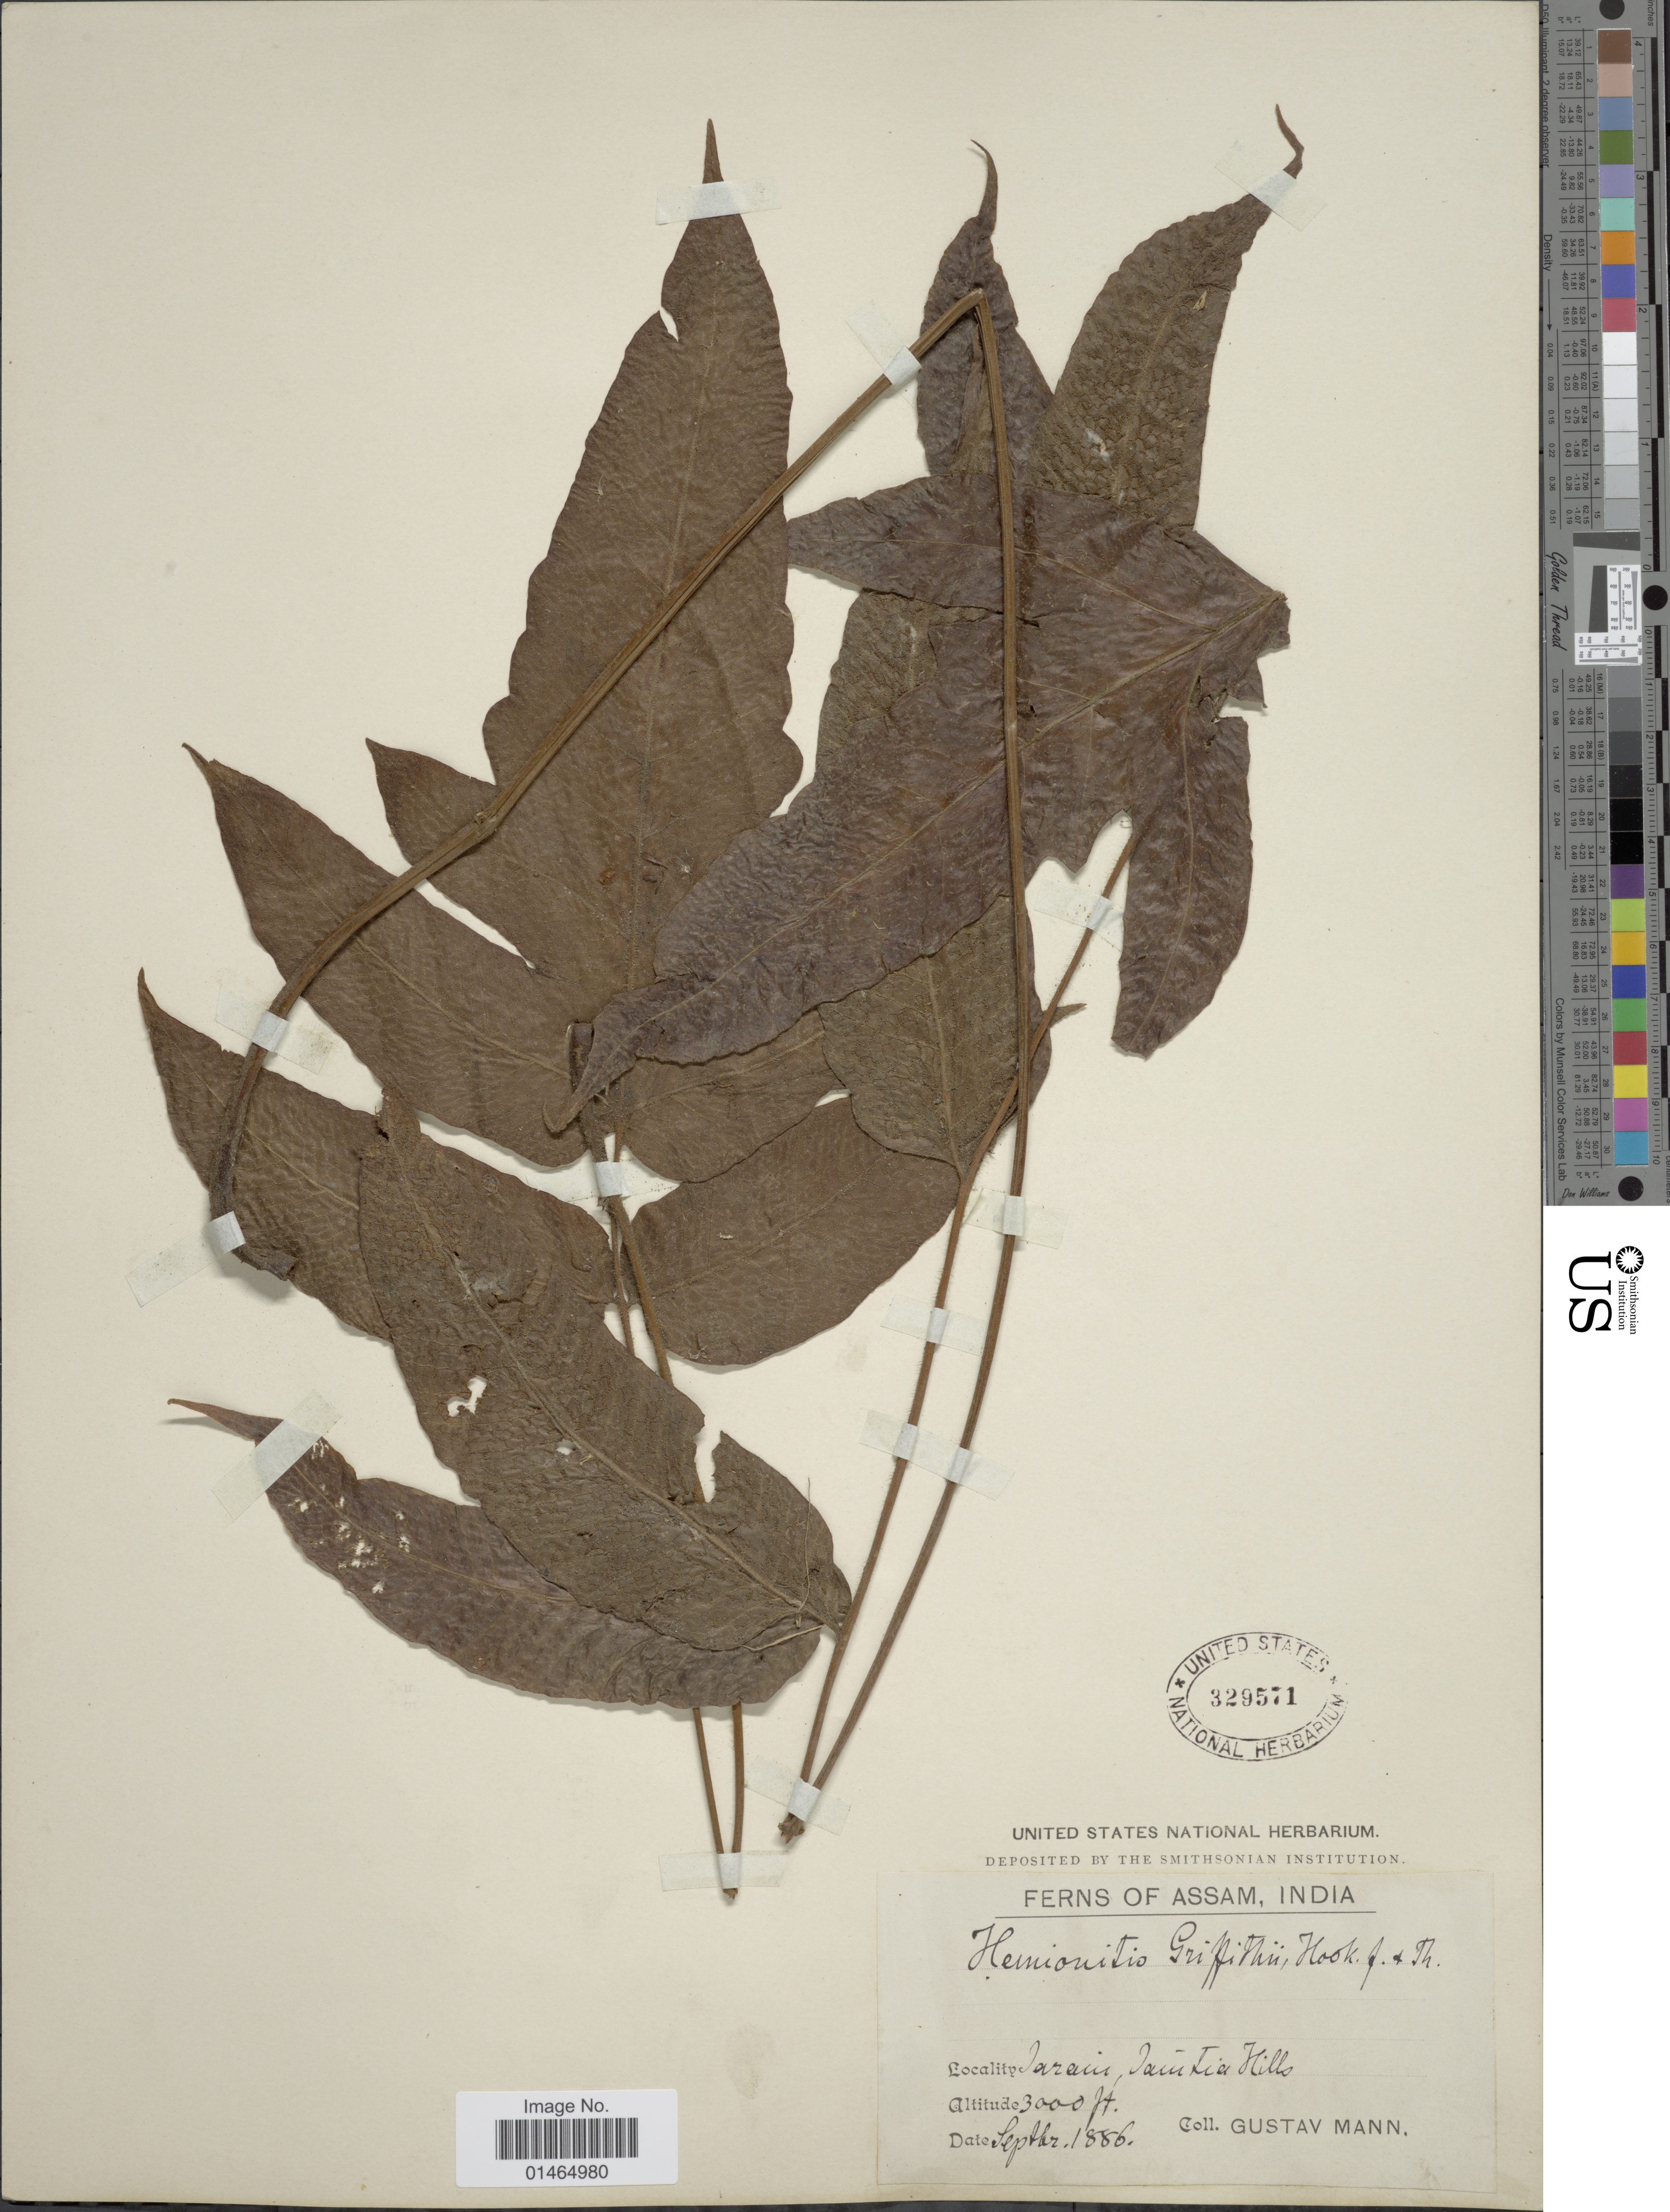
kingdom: Plantae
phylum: Tracheophyta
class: Polypodiopsida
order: Polypodiales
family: Dennstaedtiaceae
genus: Dennstaedtia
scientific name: Dennstaedtia griffithii comb. ined.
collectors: G. Mann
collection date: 1886-09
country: India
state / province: Assam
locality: Jarain, Jaintia Hills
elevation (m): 914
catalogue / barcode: US 329571